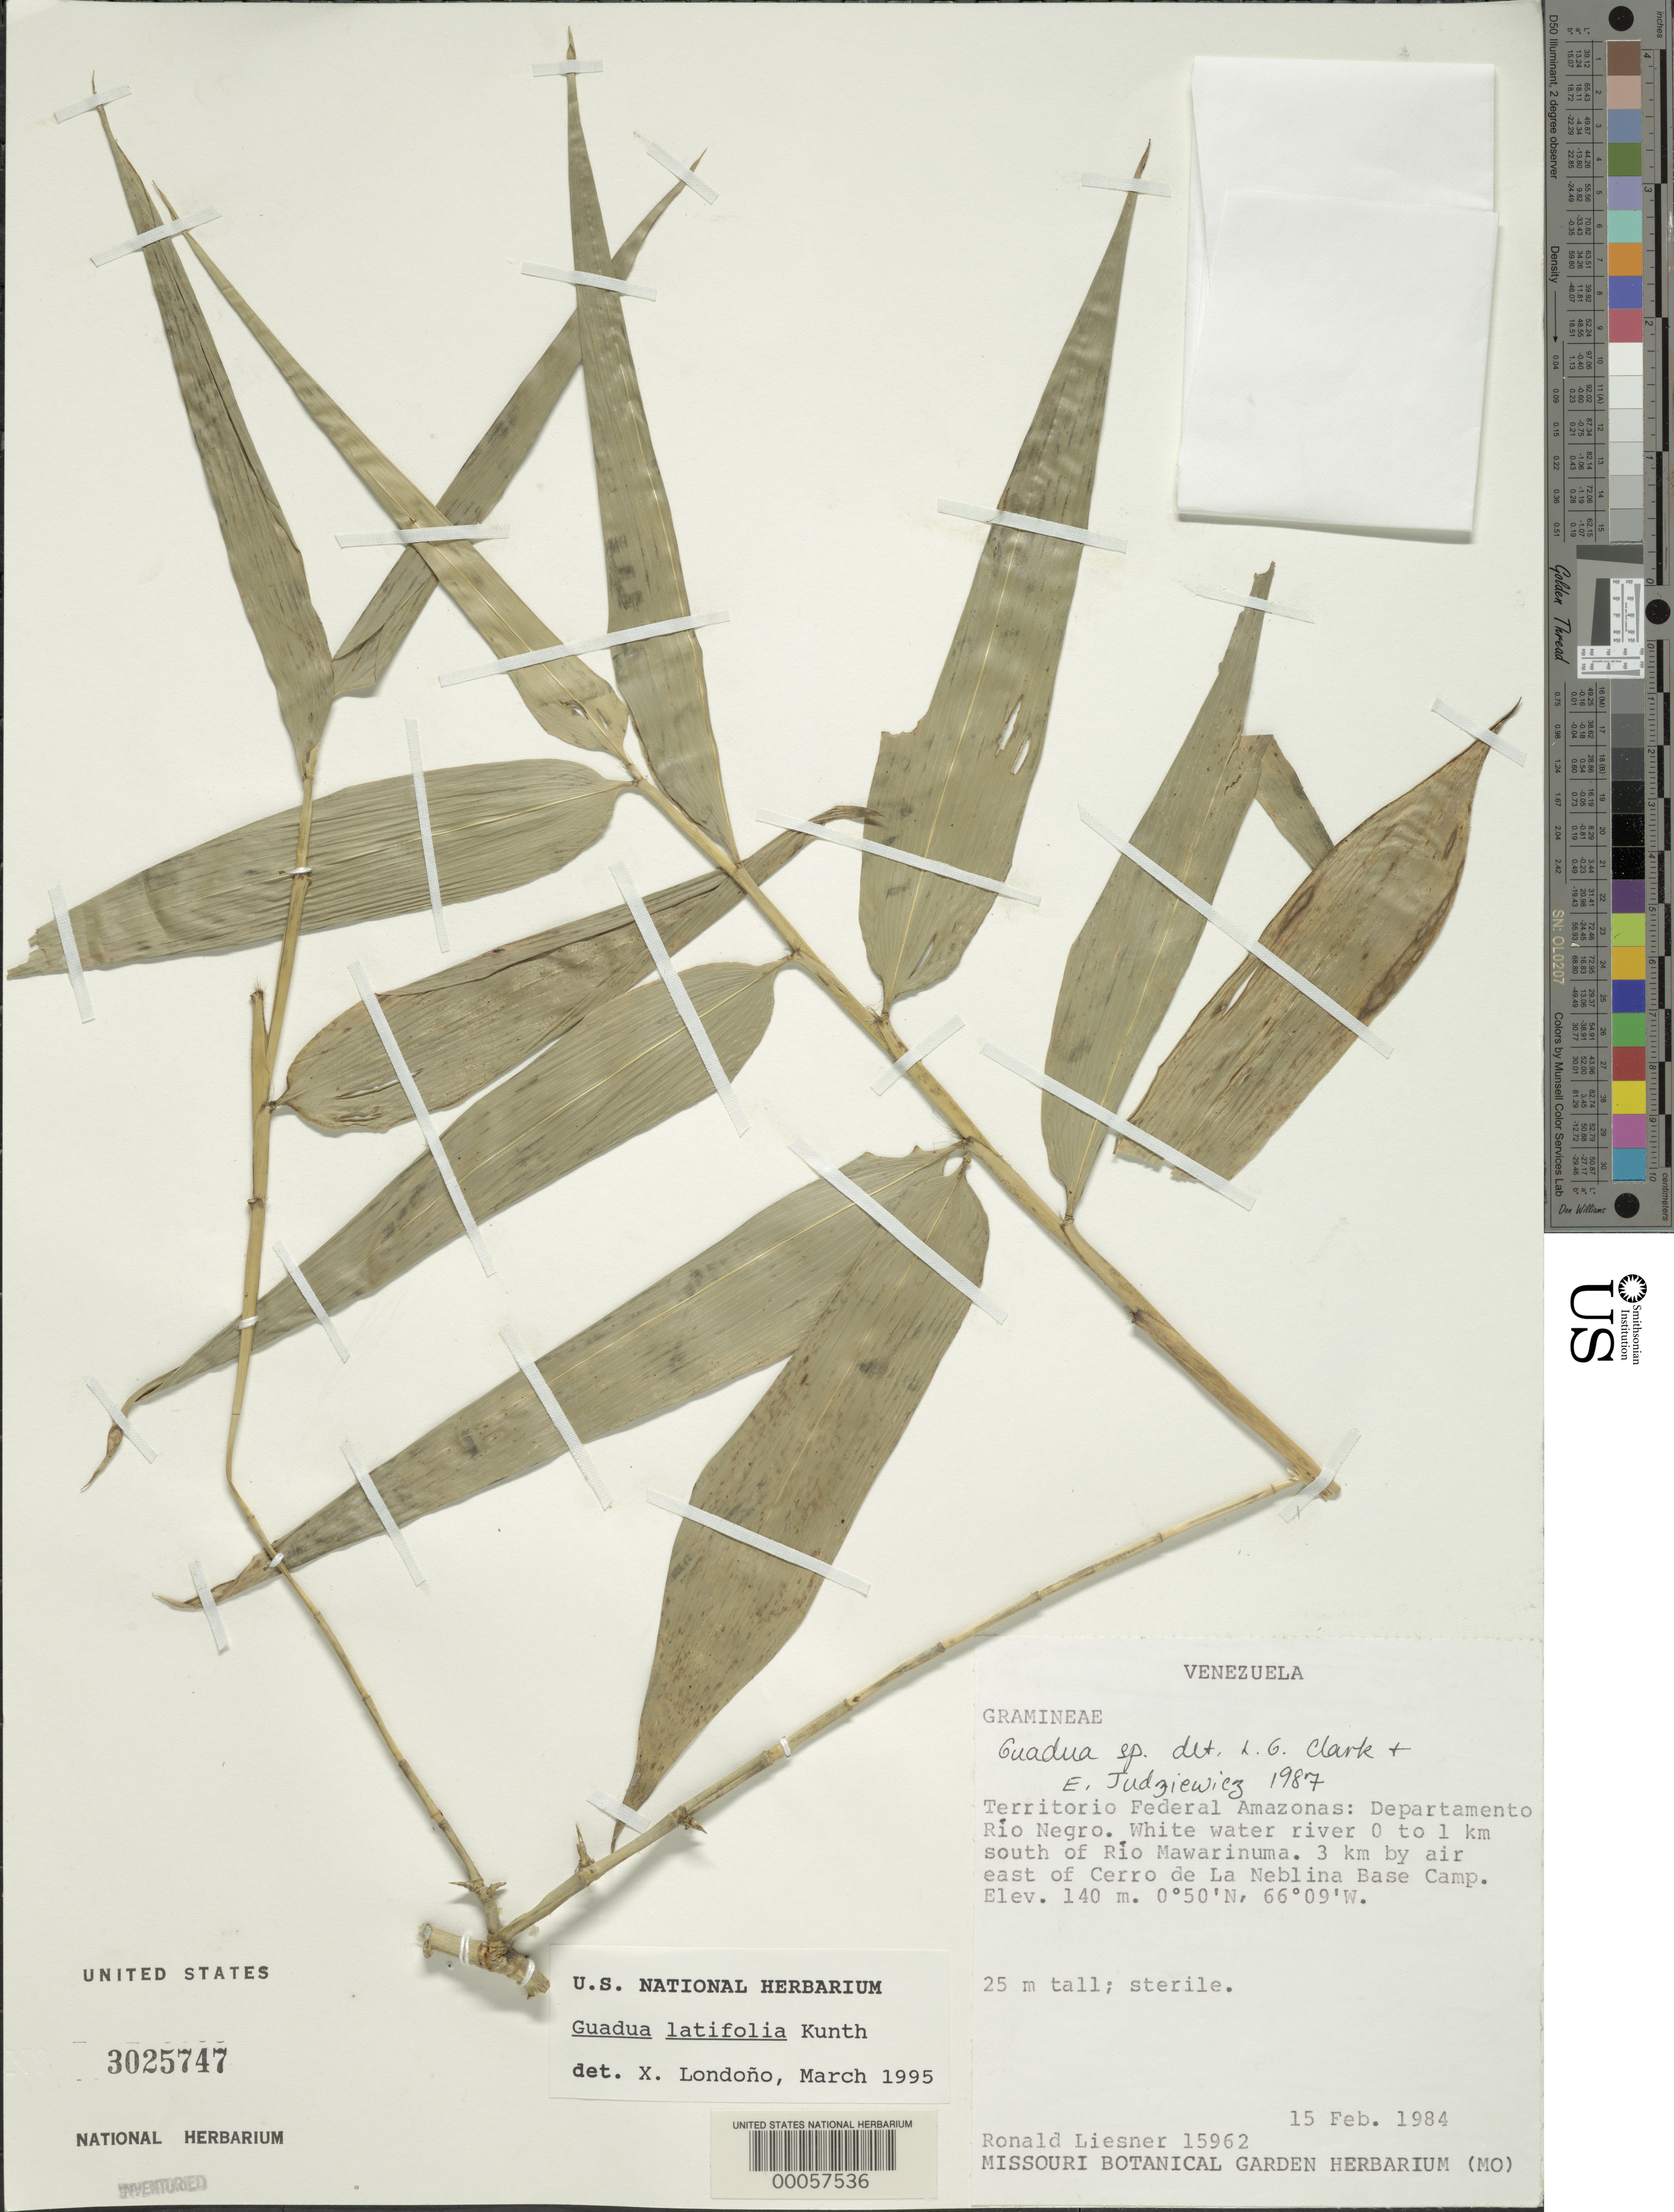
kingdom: Plantae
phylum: Tracheophyta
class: Liliopsida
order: Poales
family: Poaceae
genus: Guadua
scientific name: Guadua latifolia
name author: (Bonpl.) Kunth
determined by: Londoño, X., (TULV), Jardin Botanico "Juan Maria Cespedes"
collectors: R. L. Liesner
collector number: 15962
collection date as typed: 15 Feb 1984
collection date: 1984-02-15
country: Venezuela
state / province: Amazonas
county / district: Rio Negro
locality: White water river 0 to 1 km s of rio mawarinuma; 3 km by air e of cerro de la neblina base camp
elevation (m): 140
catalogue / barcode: US 3025747